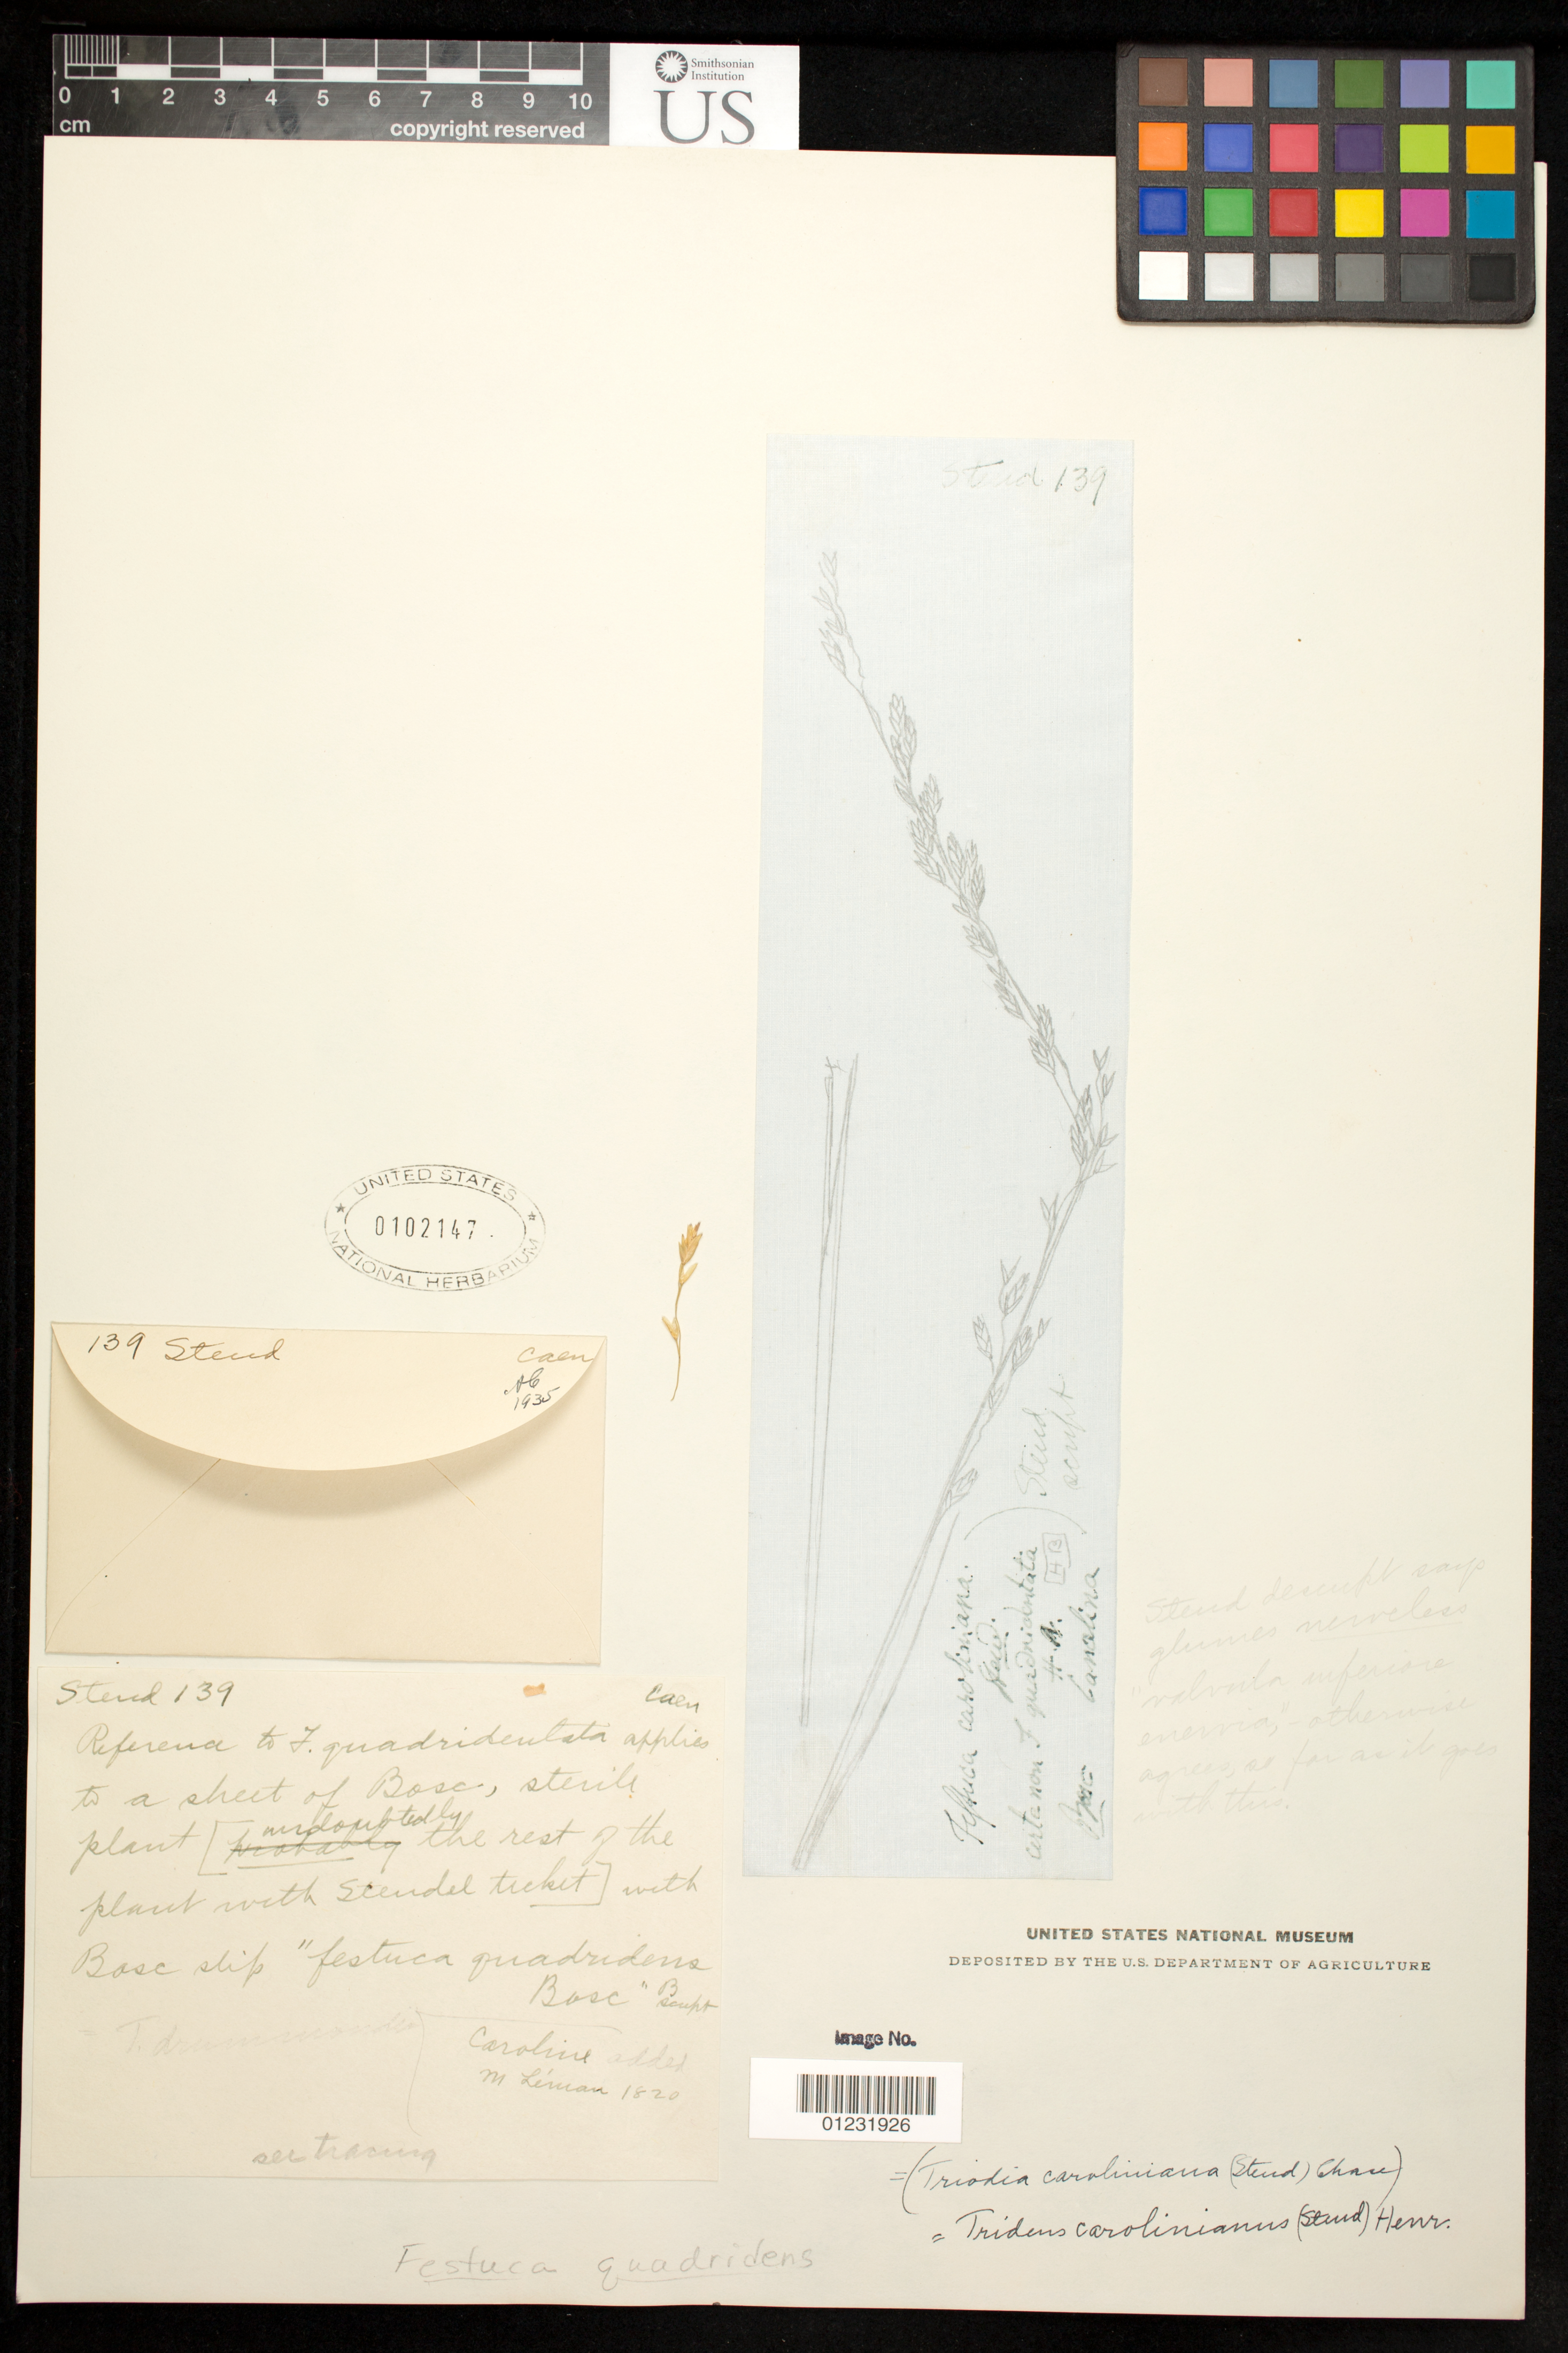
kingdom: Plantae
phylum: Tracheophyta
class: Liliopsida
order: Poales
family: Poaceae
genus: Festuca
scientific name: Festuca caroliniana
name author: Steud.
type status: Type Collection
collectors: L. A. G. Bosc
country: United States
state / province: North Carolina / South Carolina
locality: "Carolina"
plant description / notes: Fragmentary material of type specimen ex herb. Delessert.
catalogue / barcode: US 102147